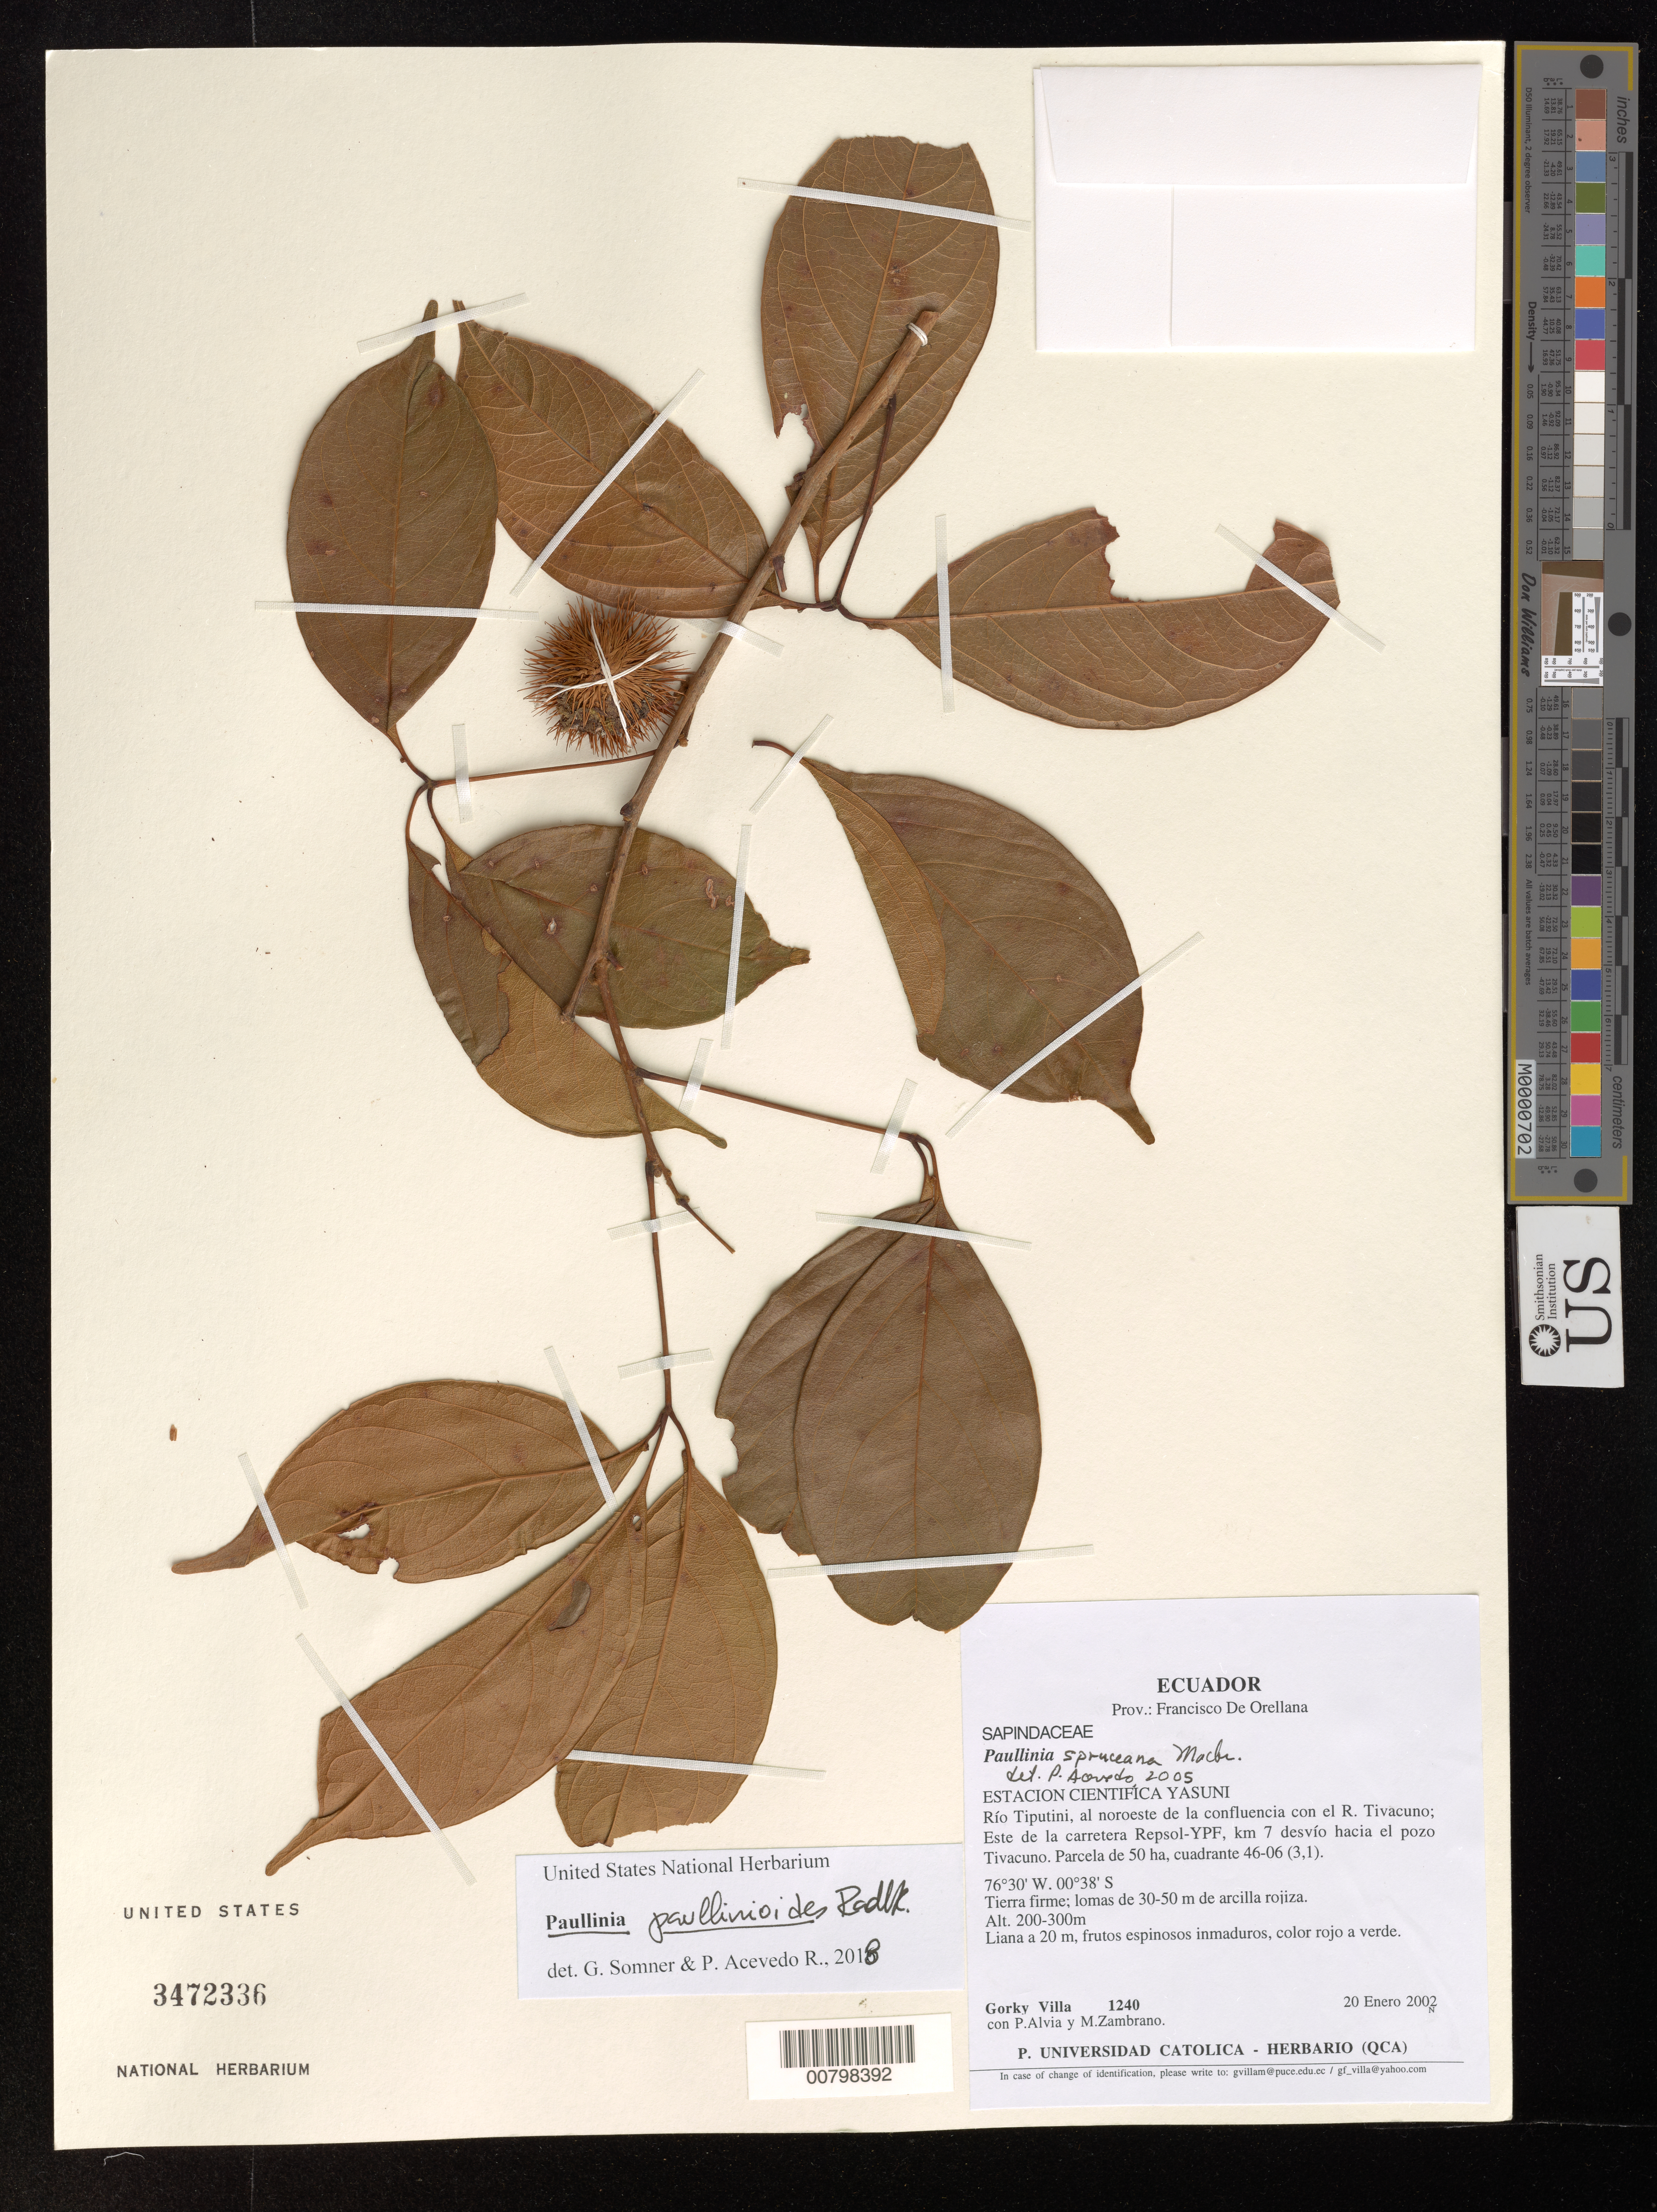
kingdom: Plantae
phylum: Tracheophyta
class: Magnoliopsida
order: Sapindales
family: Sapindaceae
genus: Paullinia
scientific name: Paullinia paullinioides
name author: Radlk.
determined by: Acevedo-Rodríguez, P.; Somner, G. V.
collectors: G. Villa, P. Alvia & M. Zambrano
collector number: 1240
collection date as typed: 20 Jan 2002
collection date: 2002-01-20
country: Ecuador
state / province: Napo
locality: Orellana, Estacion Cientifica Yasuni: Río Tiputini, al noroeste de la confluencia con el R. Tivacuno; Carretera Repsol-YPF, km 7 desvío hacia el pozo Tivacuno. Parcela de 50 ha, cuadrante 46-06 (3,1).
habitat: Tierra firme; lomas de 30-50 m, de arcilla rojiza.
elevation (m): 200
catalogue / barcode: US 3472336